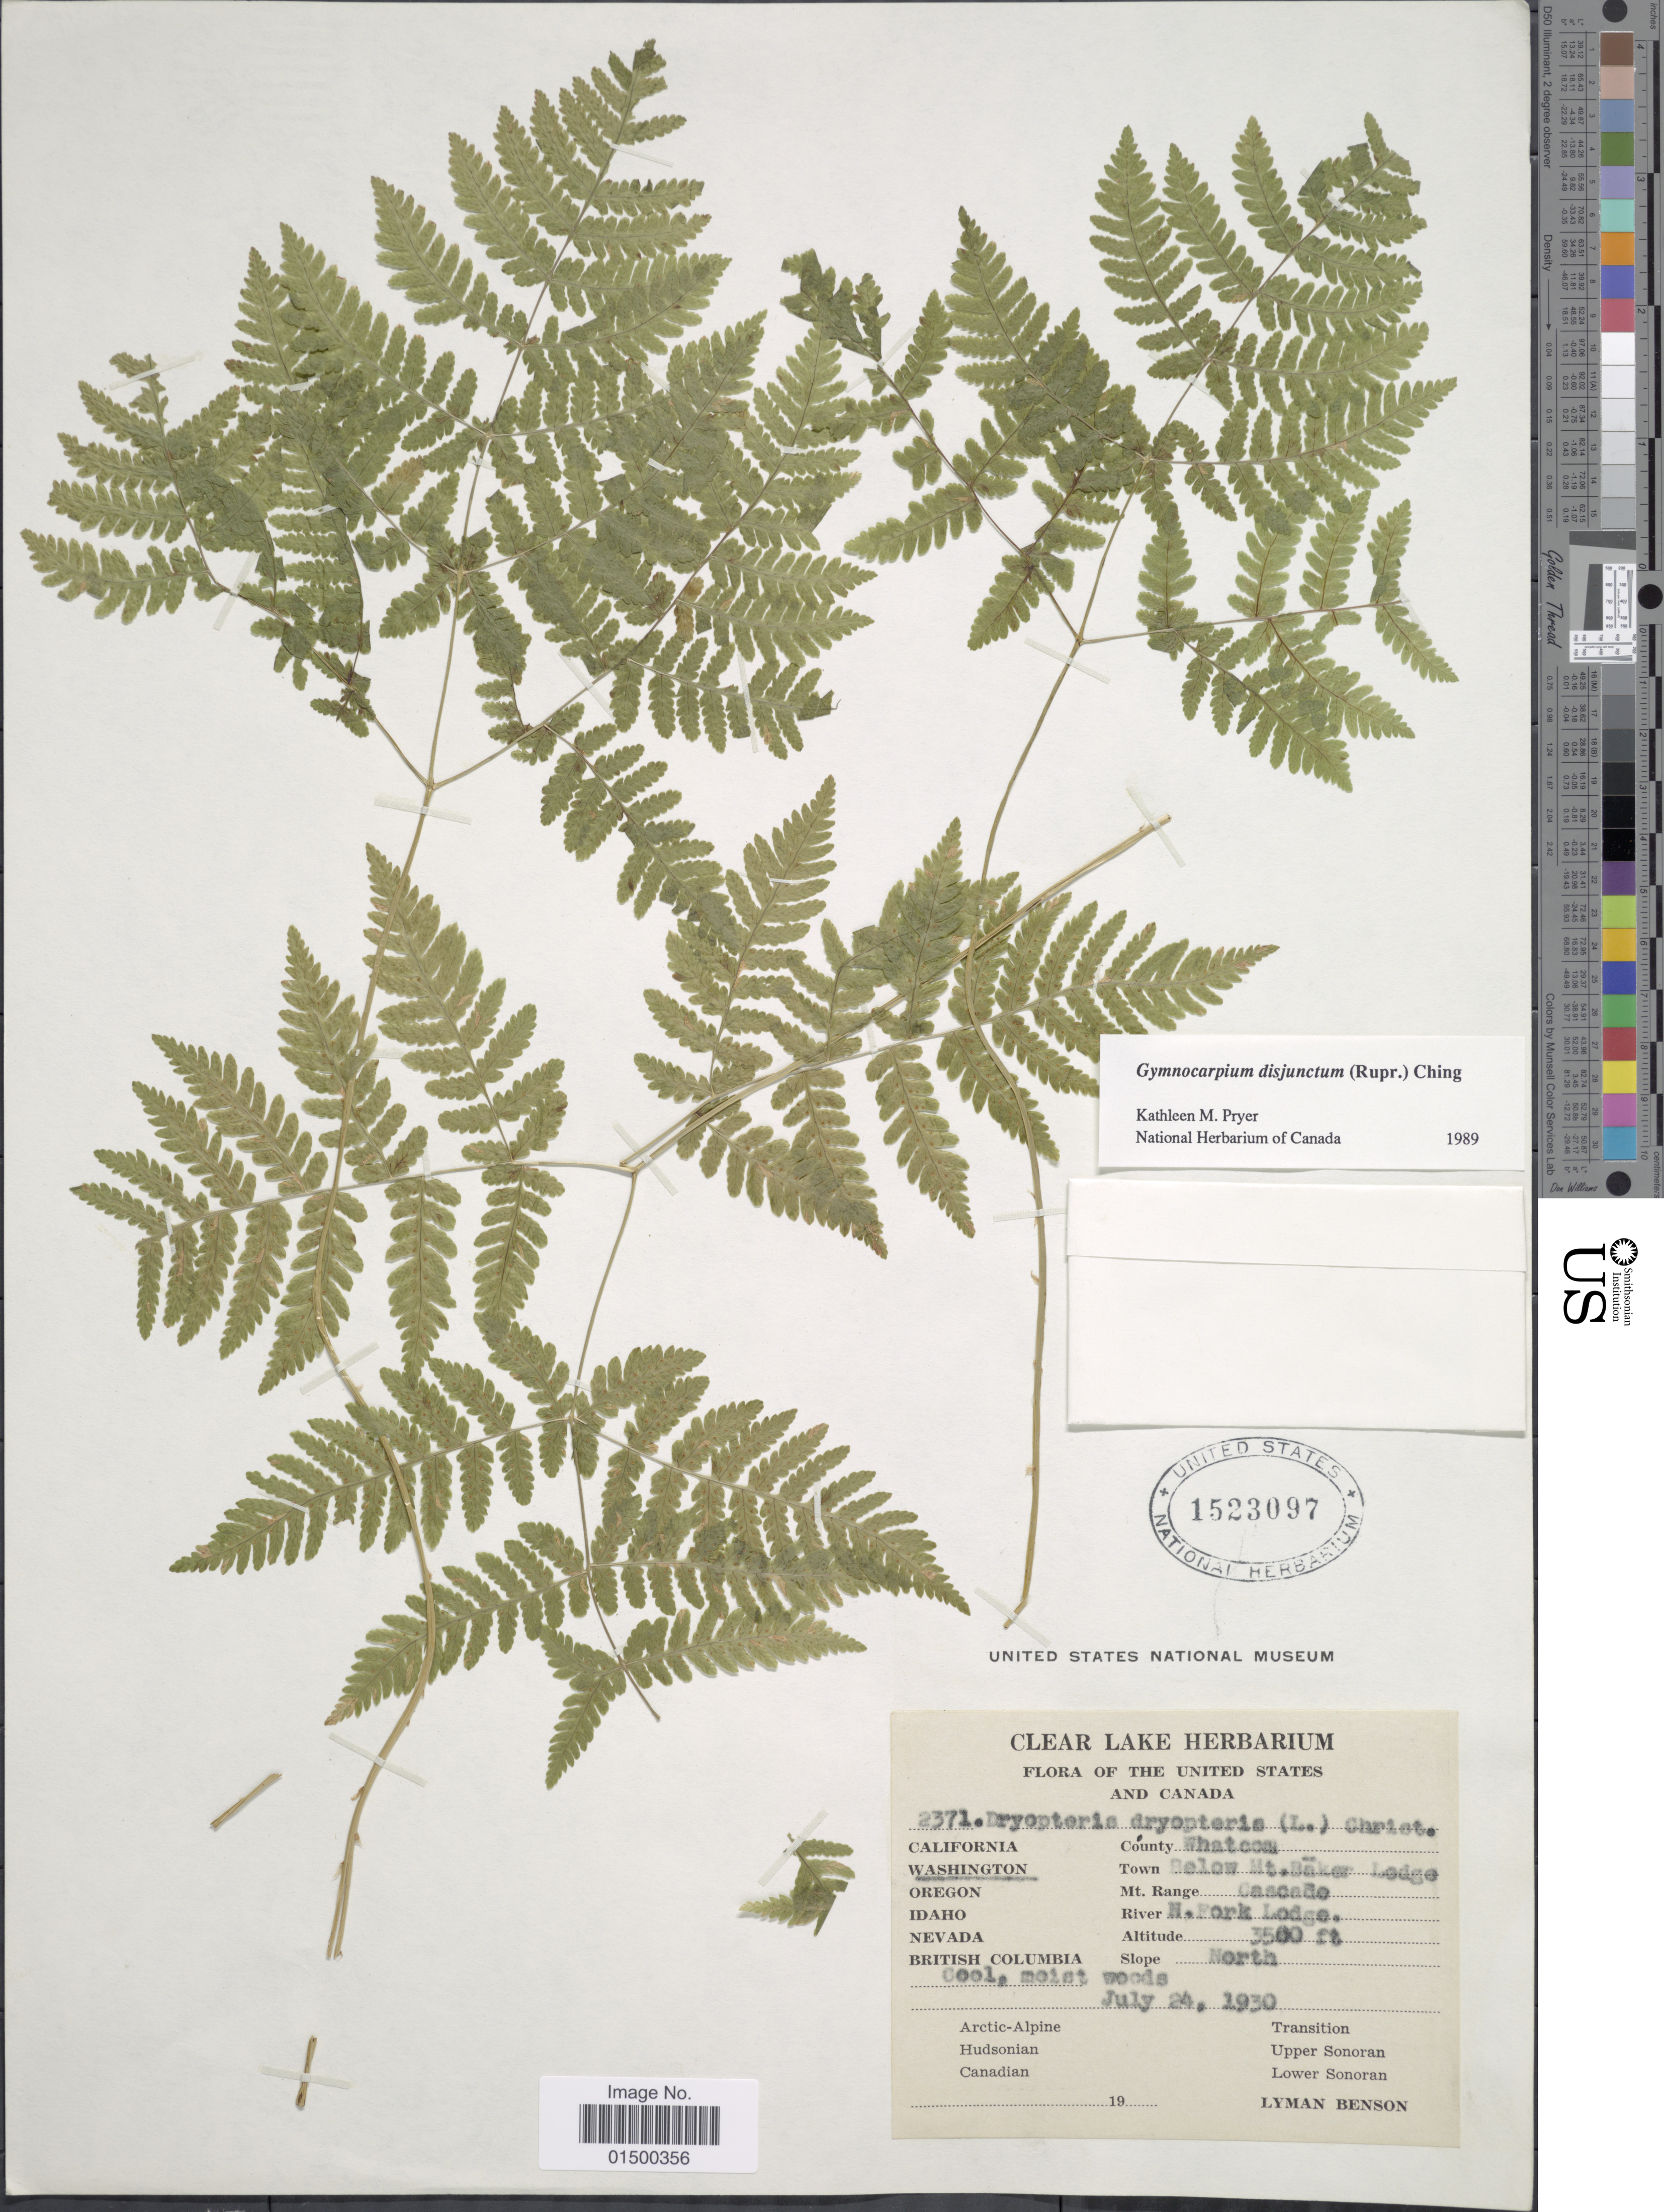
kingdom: Plantae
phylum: Tracheophyta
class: Polypodiopsida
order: Polypodiales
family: Cystopteridaceae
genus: Gymnocarpium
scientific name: Gymnocarpium disjunctum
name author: (Rupr.) Ching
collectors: L. Benson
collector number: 2371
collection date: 1930-07-24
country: United States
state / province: Washington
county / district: Whatcom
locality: Washington, County Whatcom, Town Below Mt. Baker Lodge. Mt. Range Cascade, River N. Fork Lodge.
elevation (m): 1067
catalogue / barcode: US 1523097